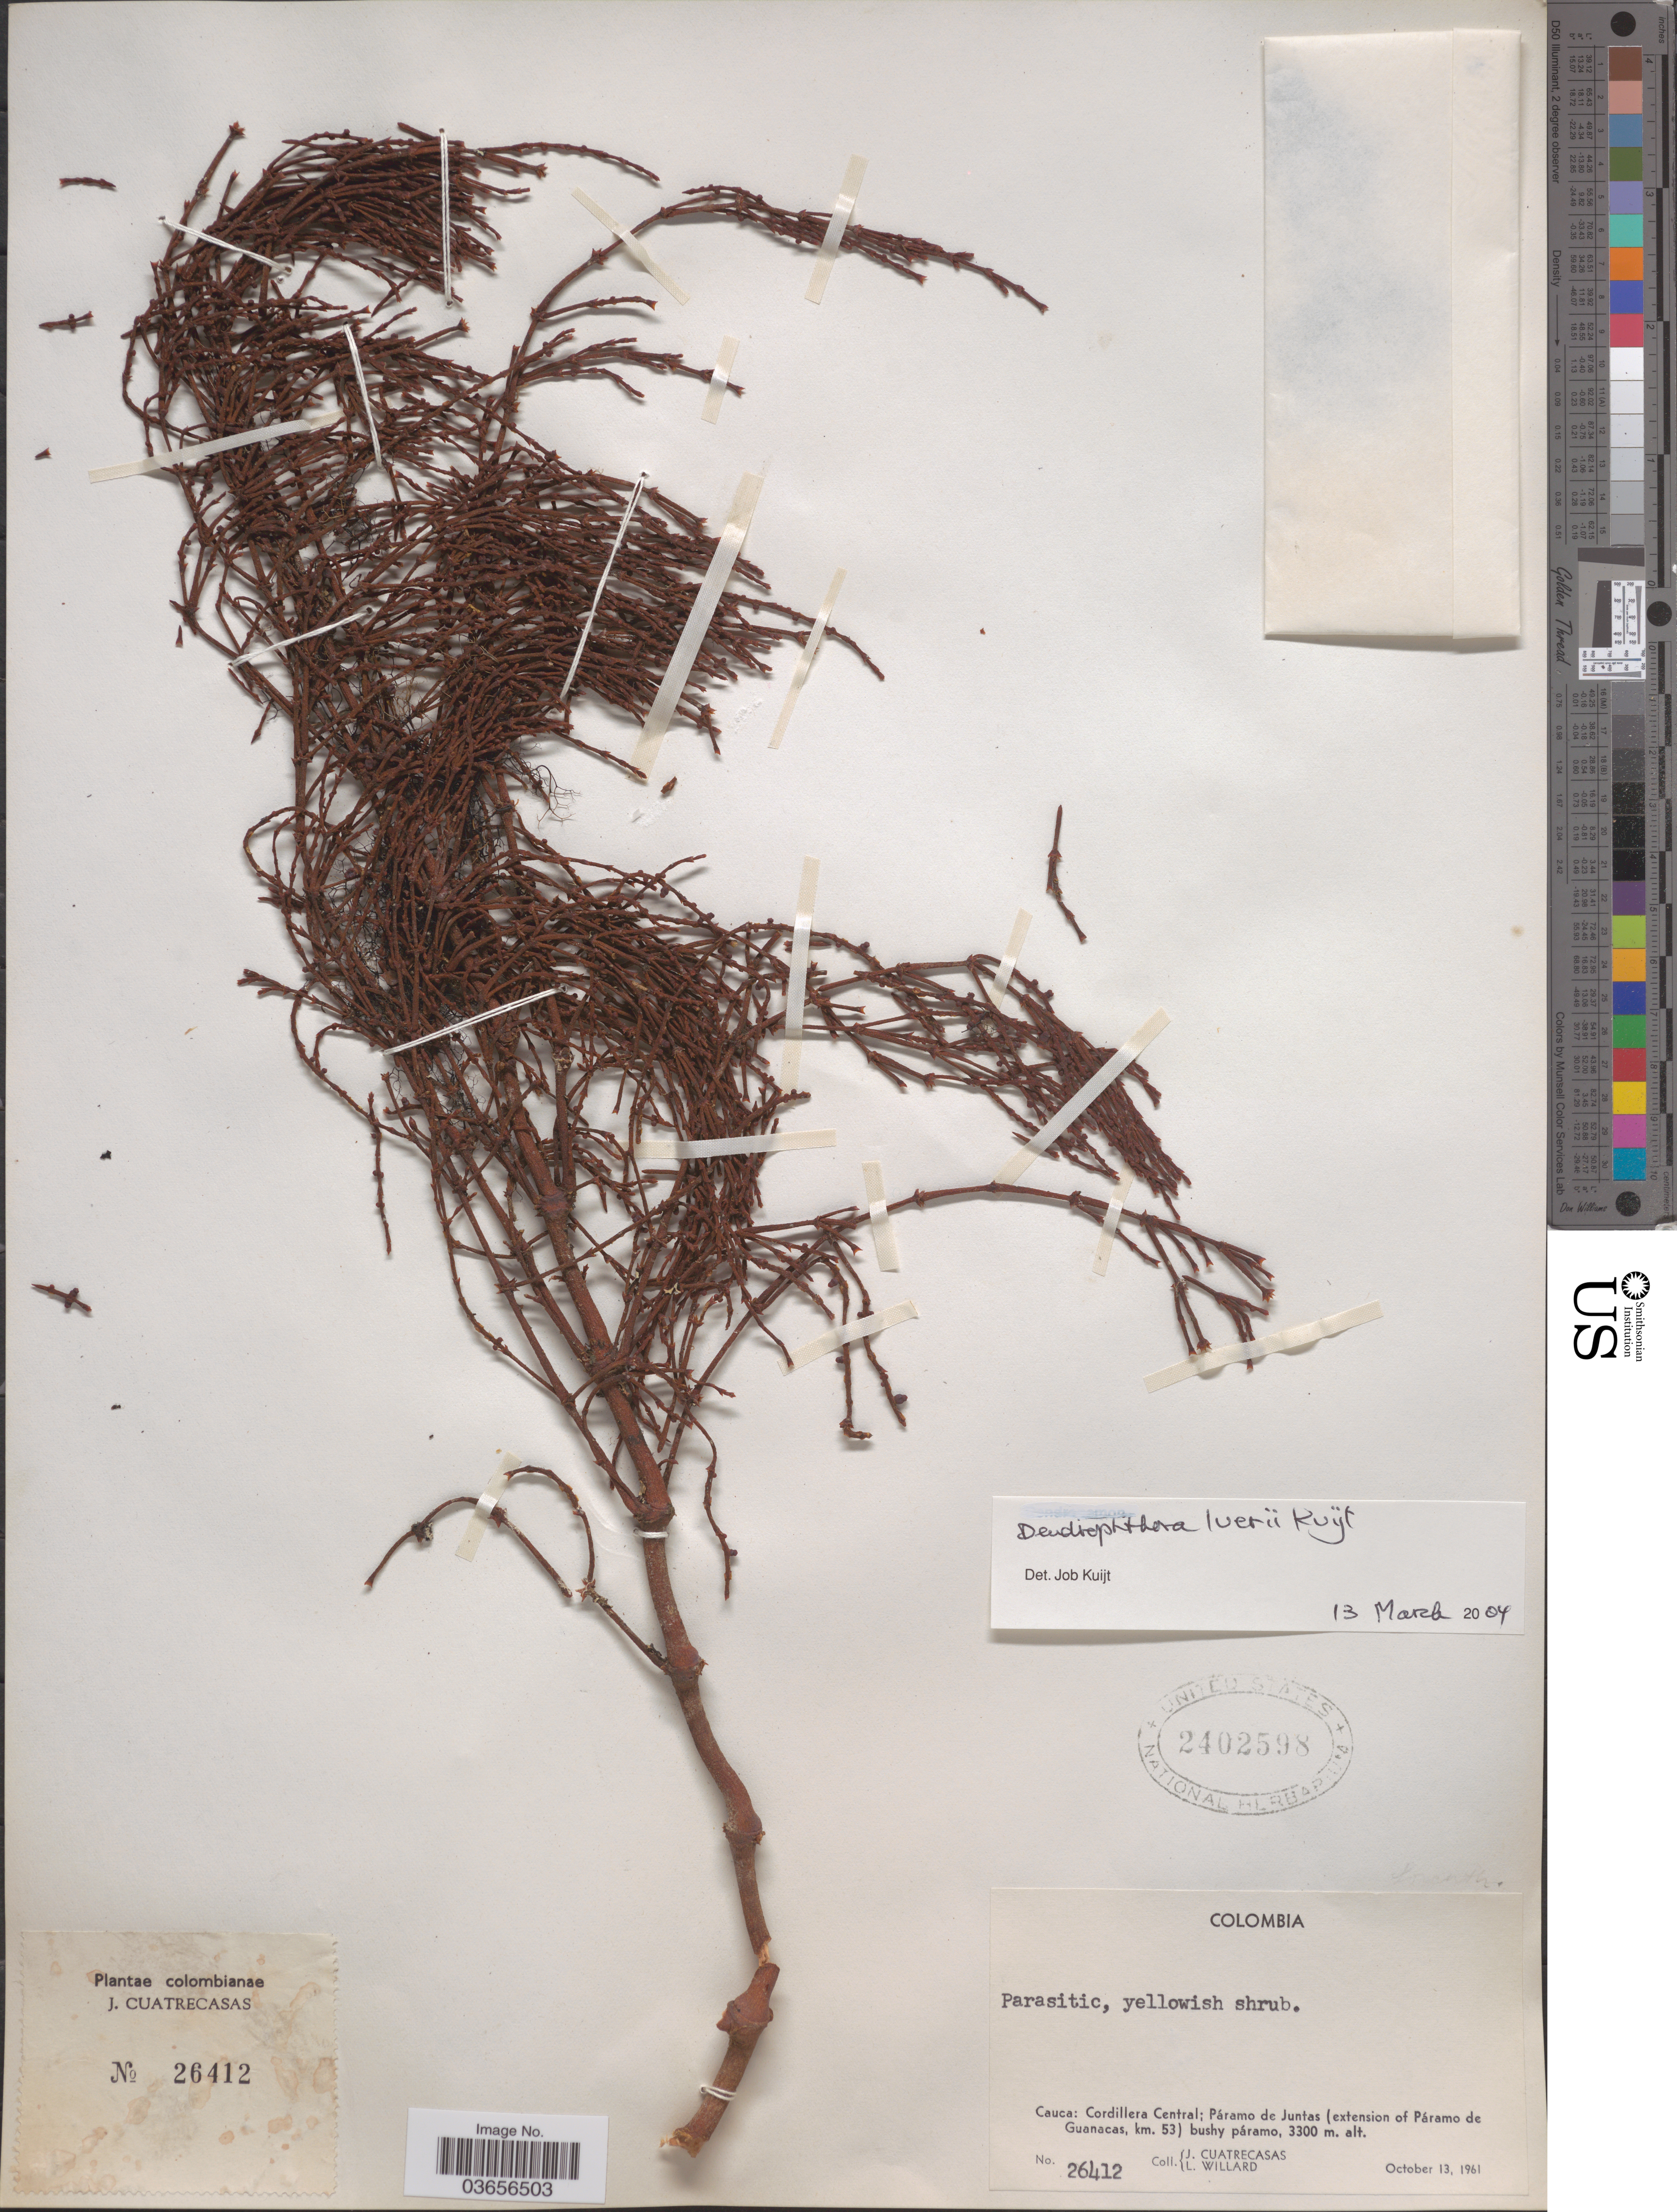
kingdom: Plantae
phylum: Tracheophyta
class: Magnoliopsida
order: Santalales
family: Viscaceae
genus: Dendrophthora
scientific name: Dendrophthora lueri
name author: Kuijt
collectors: J. Cuatrecasas & L. Willard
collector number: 26412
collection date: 1961-10-13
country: Colombia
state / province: Cauca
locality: Cordillera Central; Páramo de Juntas (extension of Páramo de Guanacas, km. 53).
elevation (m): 3300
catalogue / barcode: US 2402598